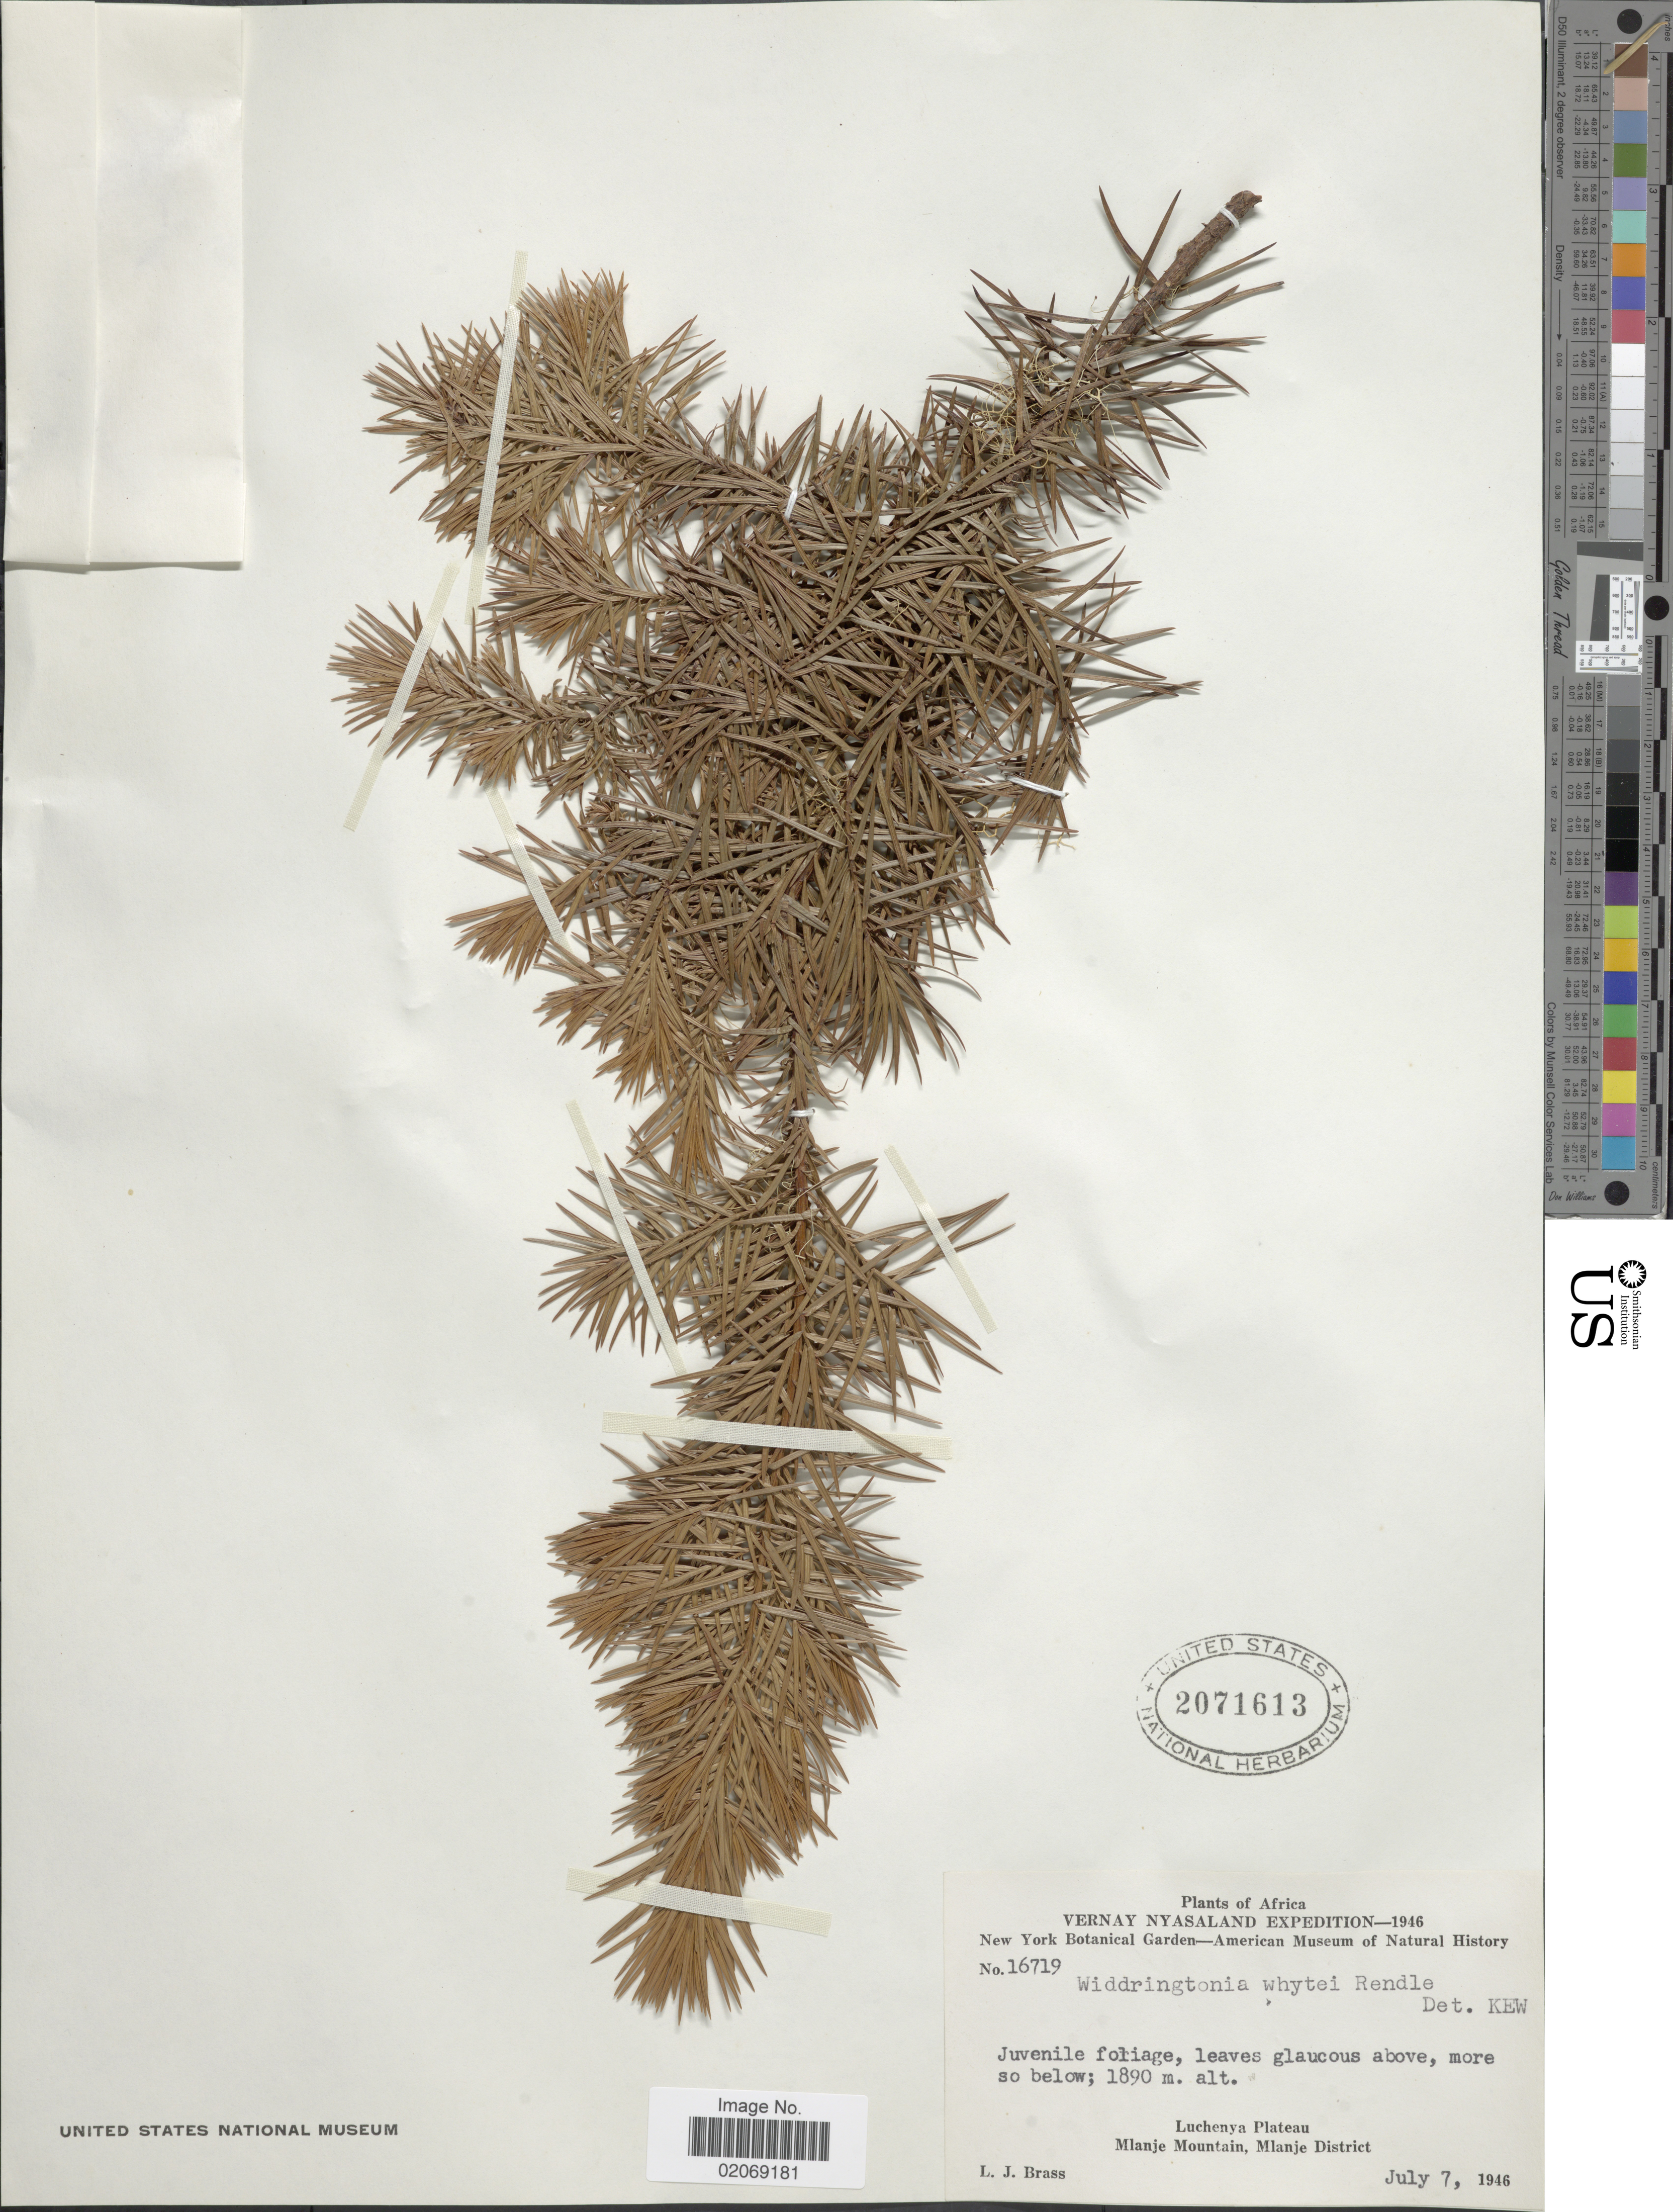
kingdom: Plantae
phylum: Tracheophyta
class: Pinopsida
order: Pinales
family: Cupressaceae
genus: Widdringtonia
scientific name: Widdringtonia whytei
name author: Rendle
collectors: L. J. Brass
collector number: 16719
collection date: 1946-07-07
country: Malawi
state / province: Southern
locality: Africa, Vernay Nyasaland. Luchenya Plateau. Mlanje Mountain, Mlanje District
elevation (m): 1890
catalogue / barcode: US 2071613